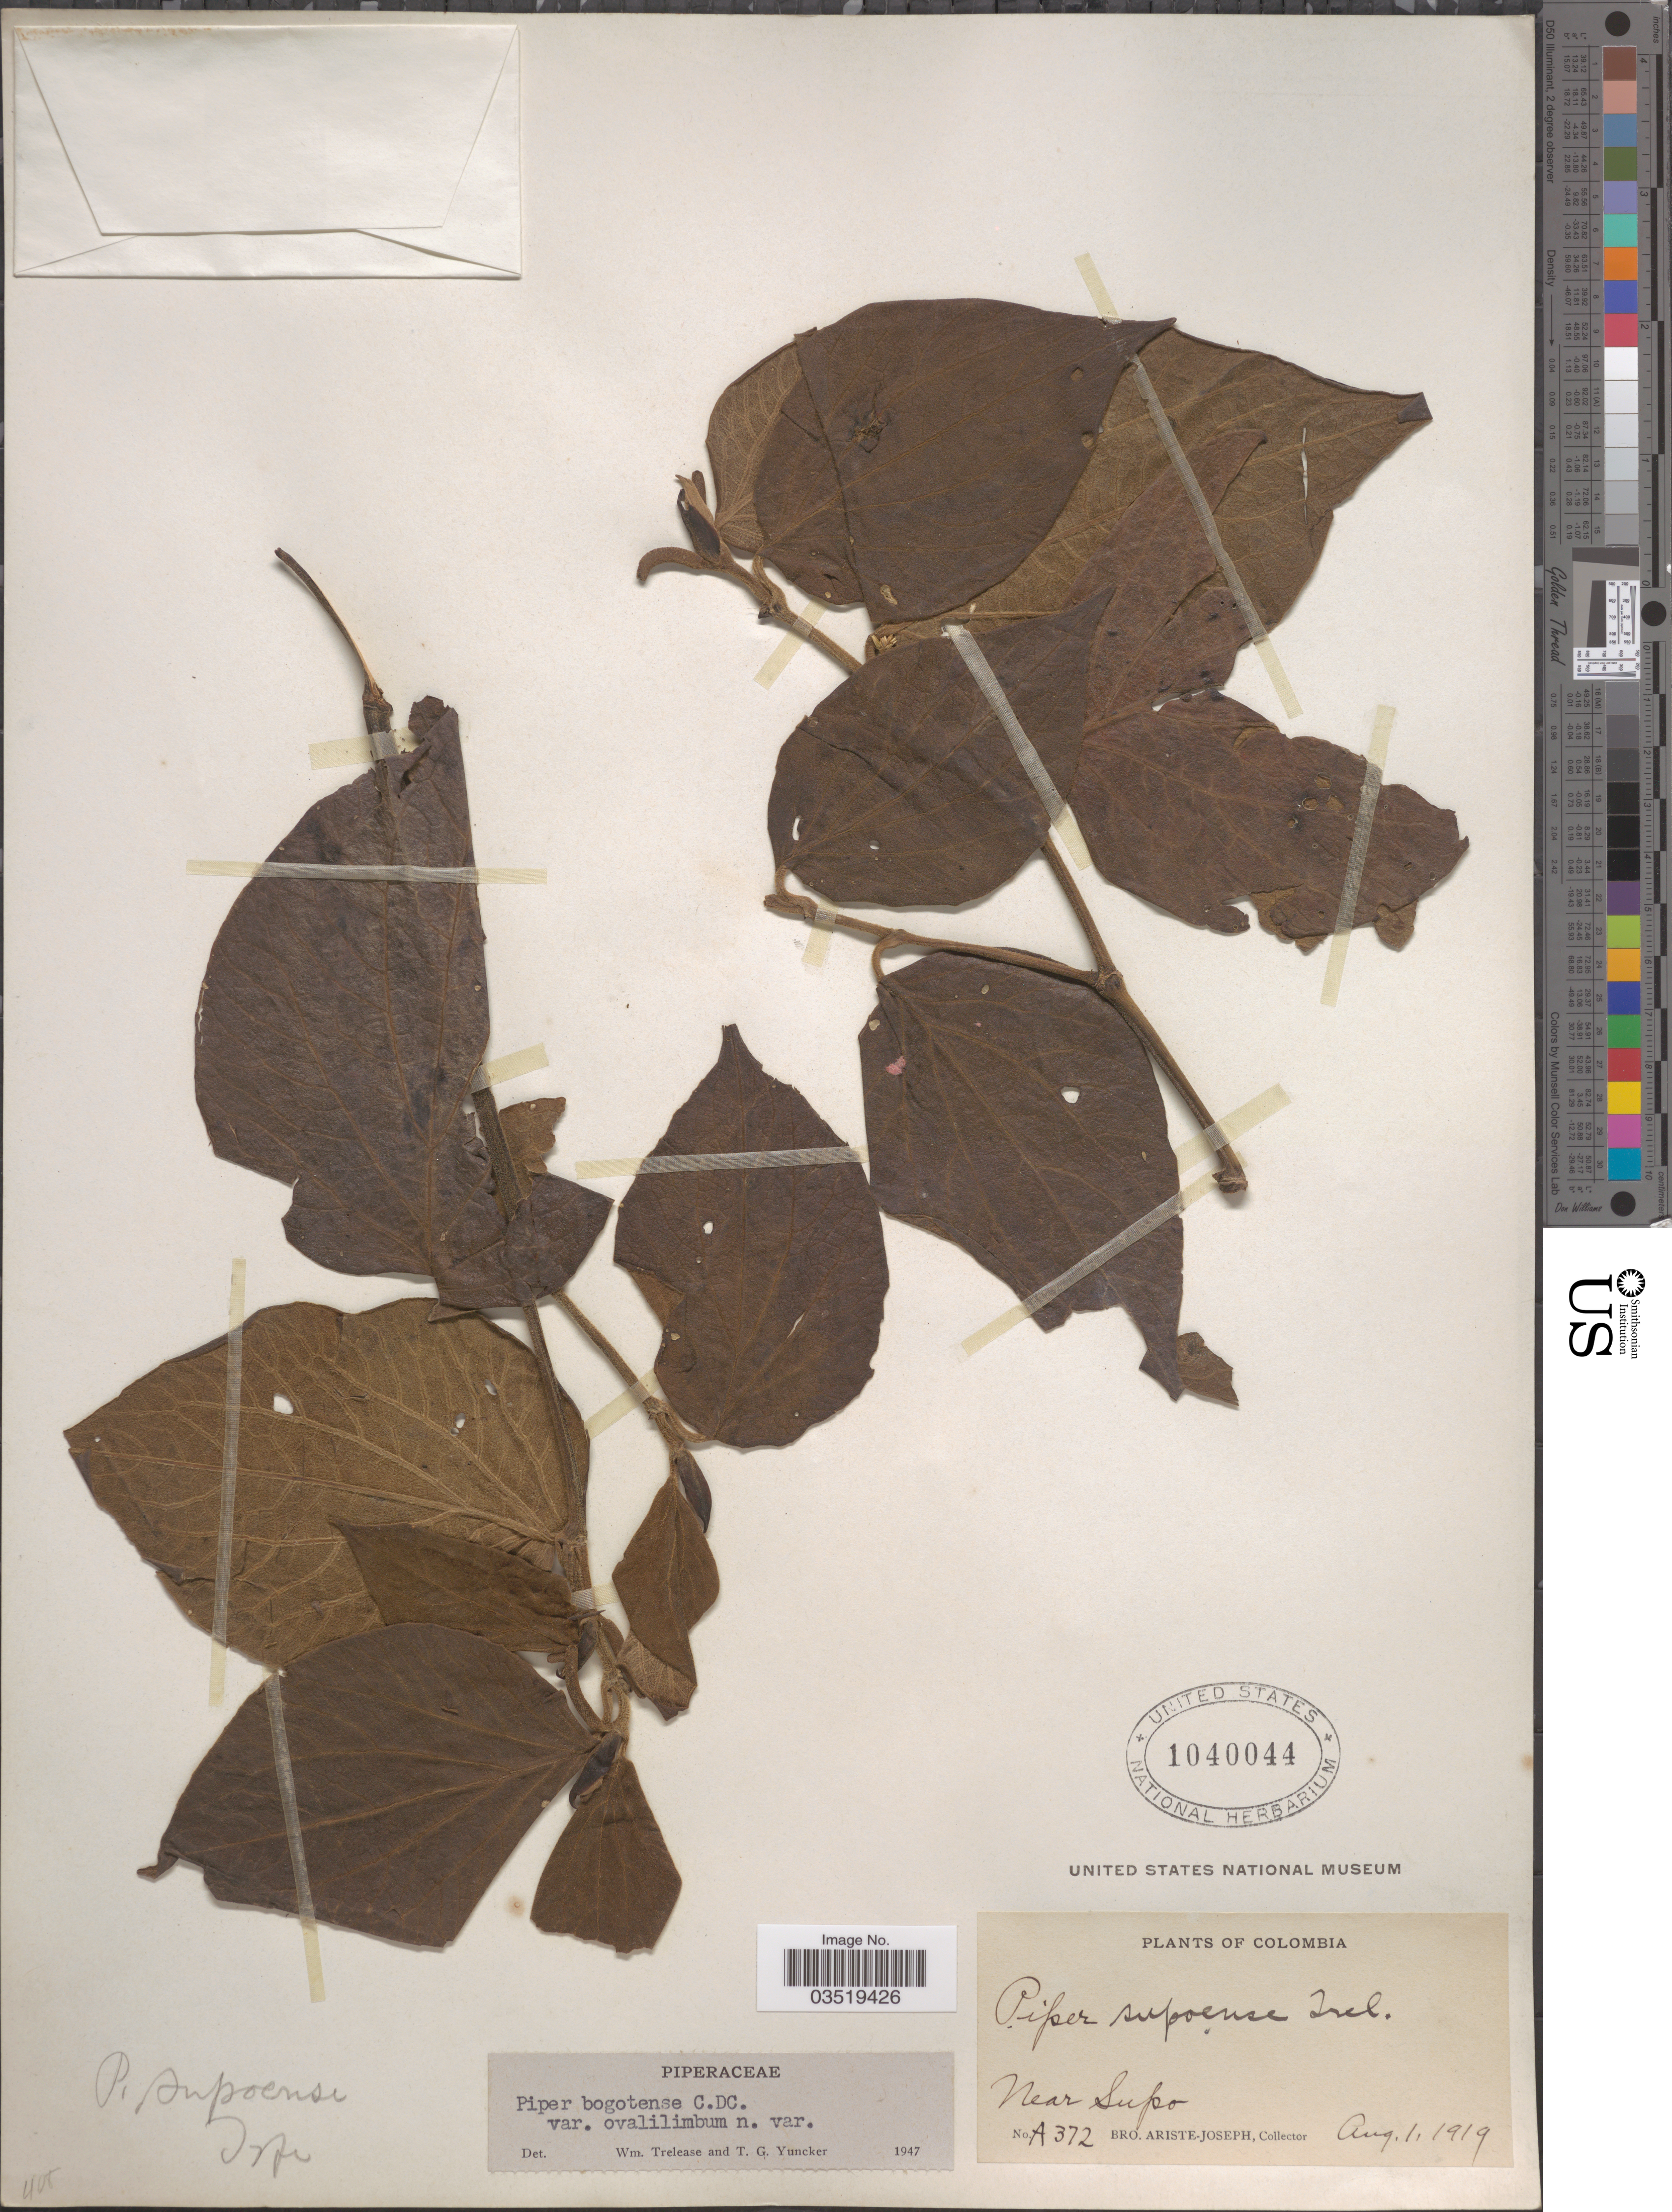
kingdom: Plantae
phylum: Tracheophyta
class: Magnoliopsida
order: Piperales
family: Piperaceae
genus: Piper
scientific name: Piper bogotense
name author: C. DC.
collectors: Bro. Ariste-Joseph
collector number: A372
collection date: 1919-08-01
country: Colombia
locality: Near Supo.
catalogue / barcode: US 1040044